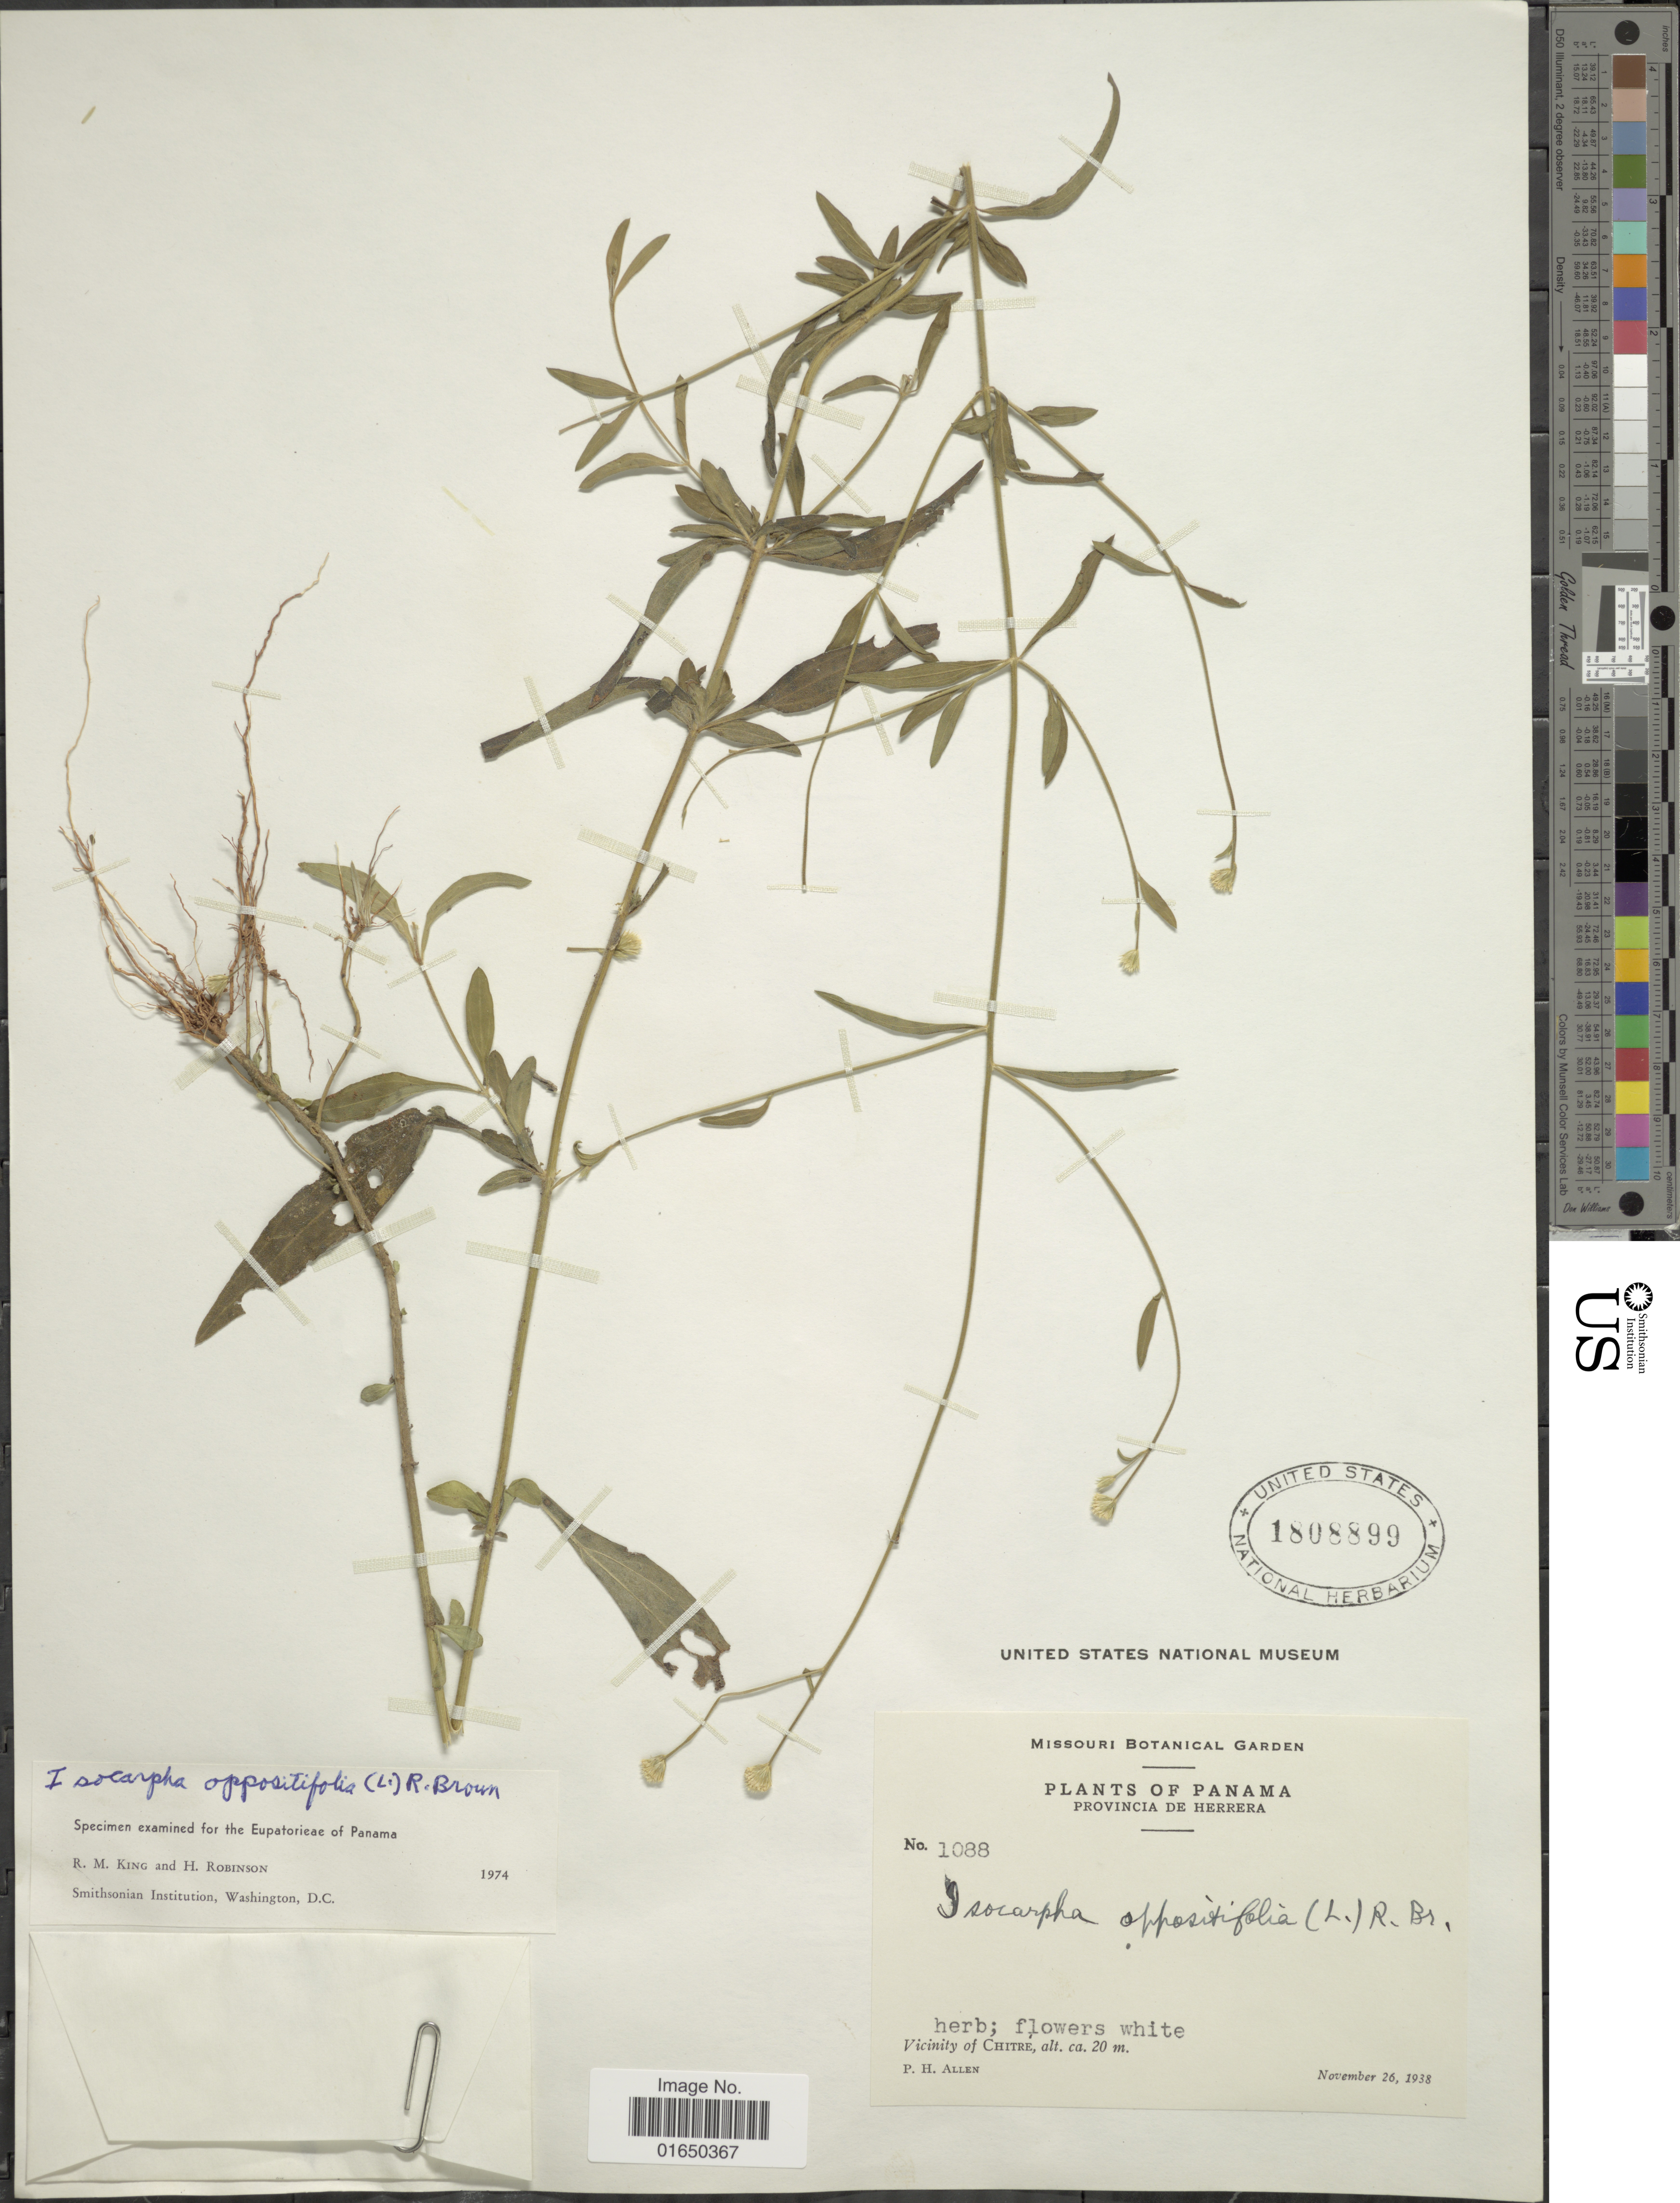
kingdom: Plantae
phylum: Tracheophyta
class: Magnoliopsida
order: Asterales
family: Asteraceae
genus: Isocarpha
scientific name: Isocarpha oppositifolia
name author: (L.) Cass.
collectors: P. H. Allen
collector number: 1088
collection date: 1938-11-26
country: Panama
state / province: Herrera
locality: Vicinity of Chitre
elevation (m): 20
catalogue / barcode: US 1808899